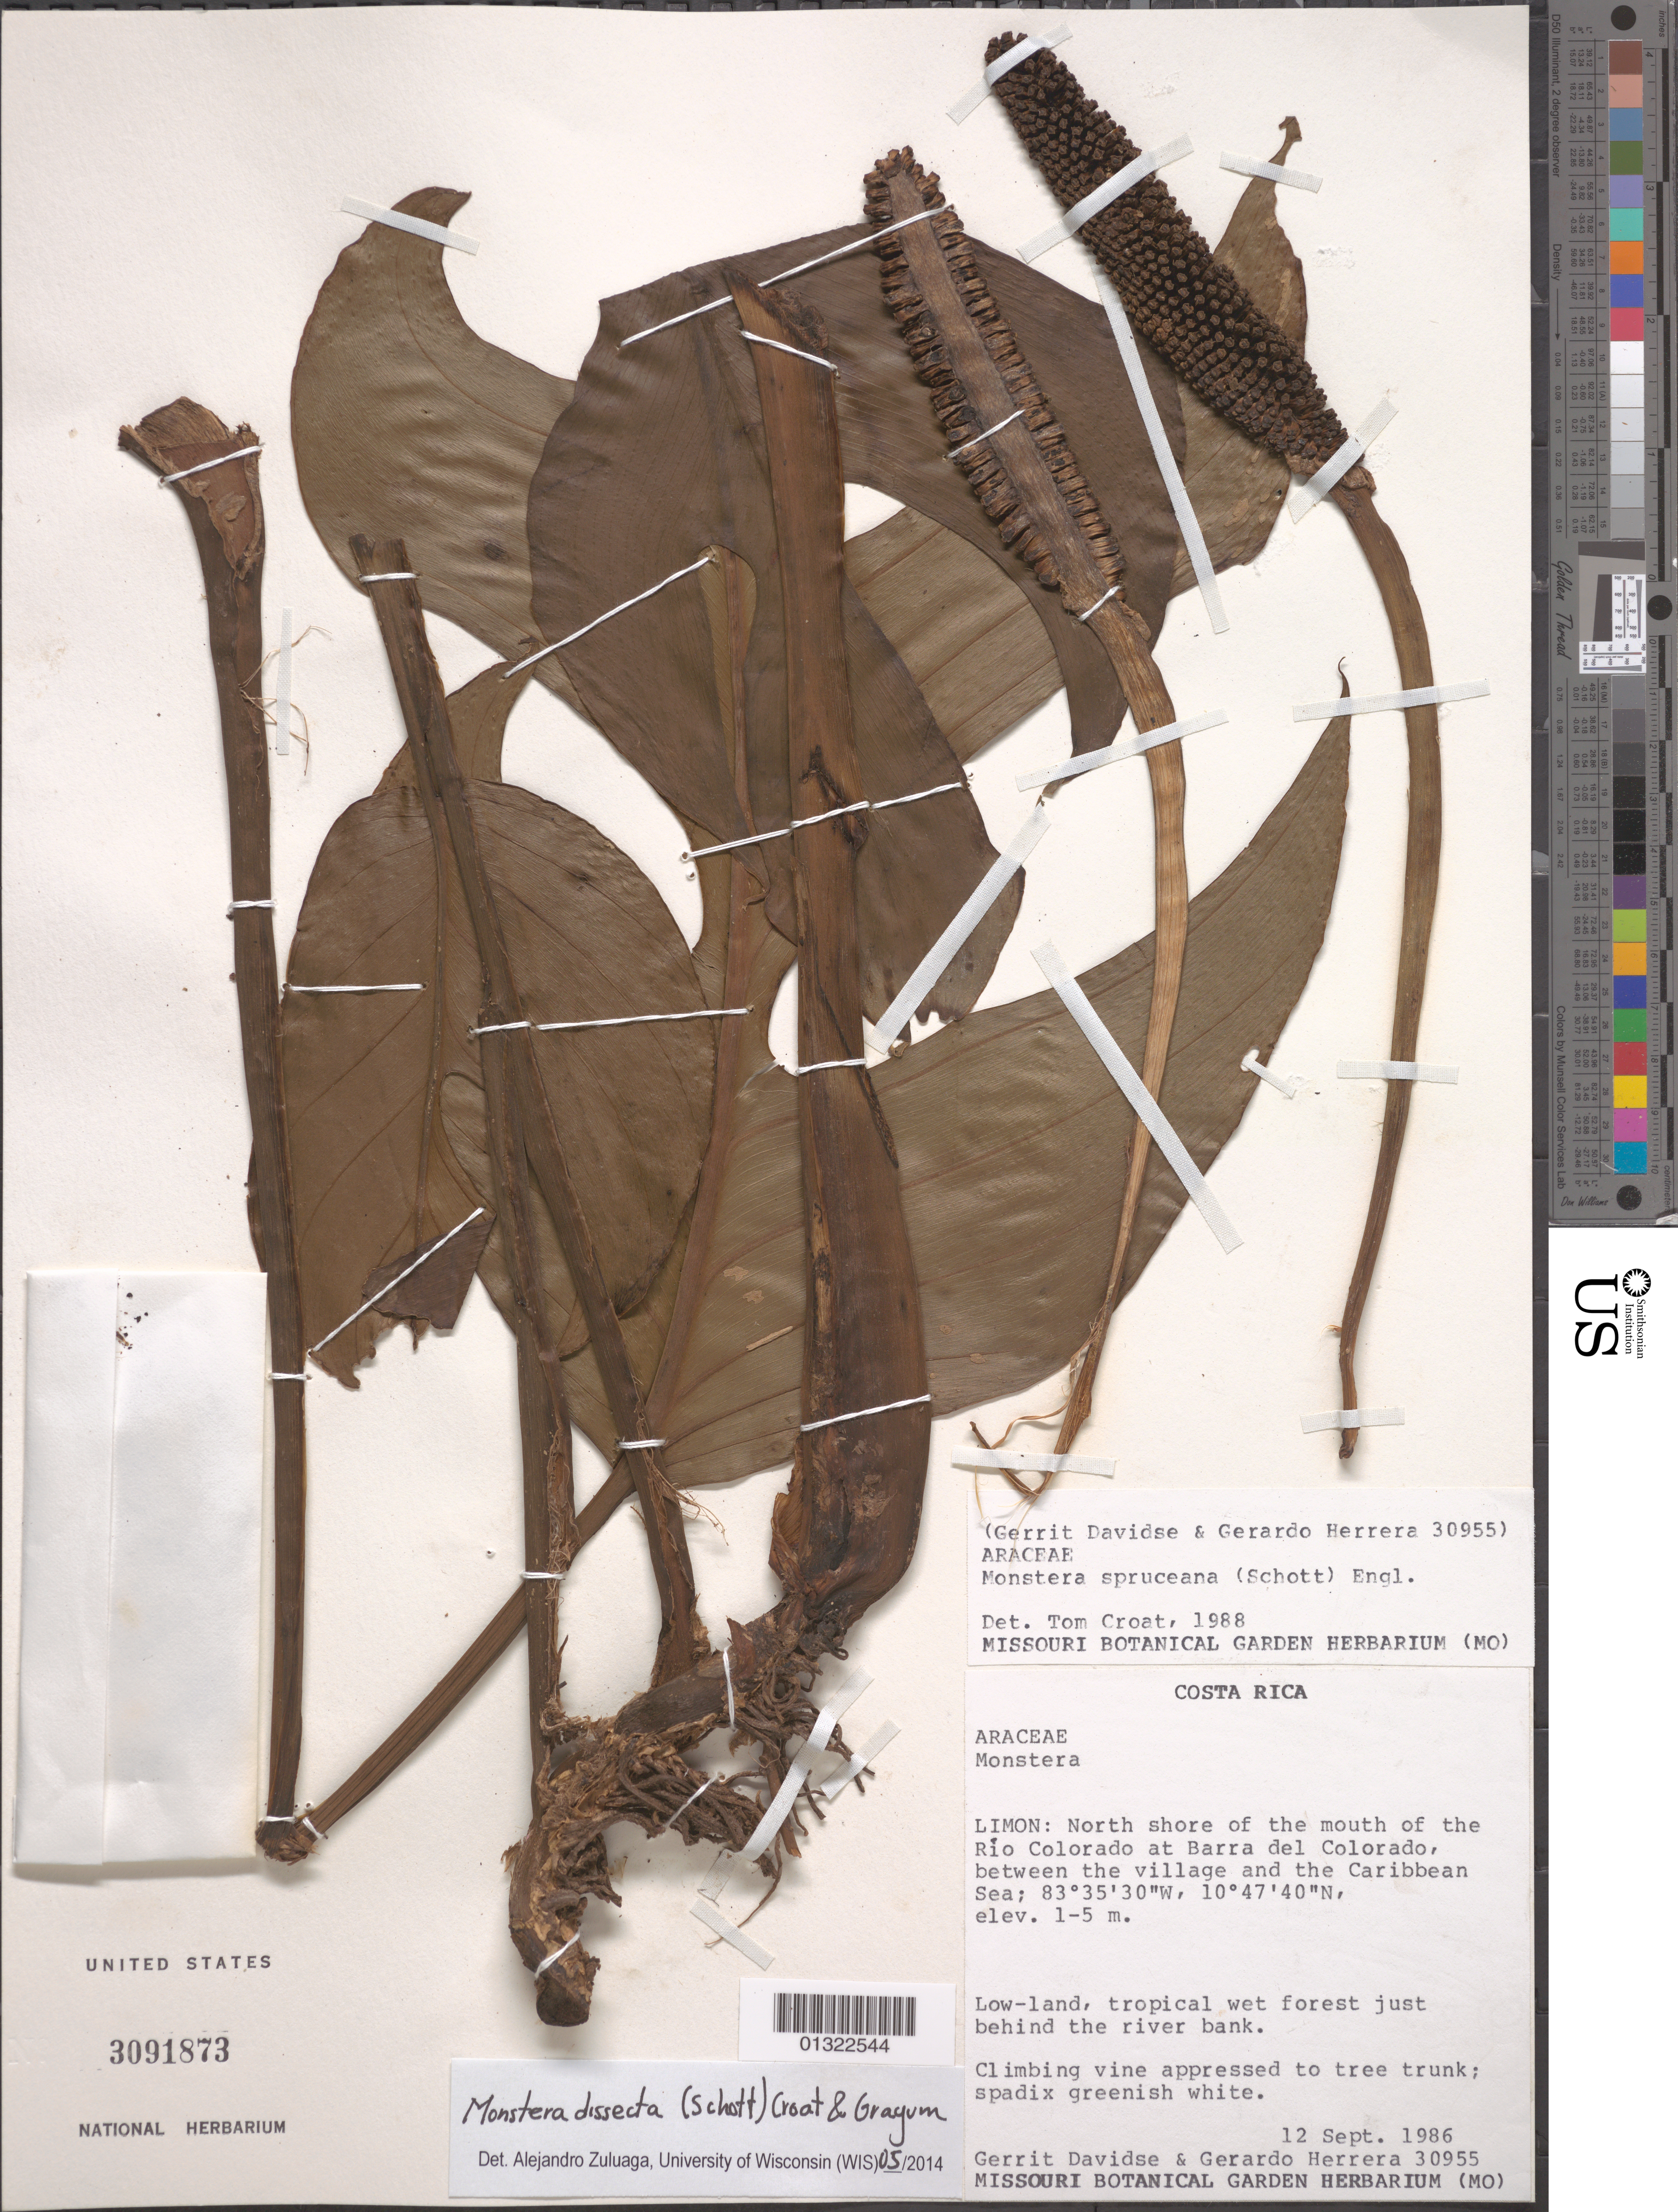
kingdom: Plantae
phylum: Tracheophyta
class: Liliopsida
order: Alismatales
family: Araceae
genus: Monstera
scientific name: Monstera dissecta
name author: (Schott) Croat & Grayum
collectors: G. Davidse & G. Herrera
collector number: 30955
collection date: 1986-09-12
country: Costa Rica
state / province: Limón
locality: North shore of the mouth of the Río Colorado at Barro del Colorado, between the village and the Caribbean Sea.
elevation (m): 1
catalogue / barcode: US 3091873